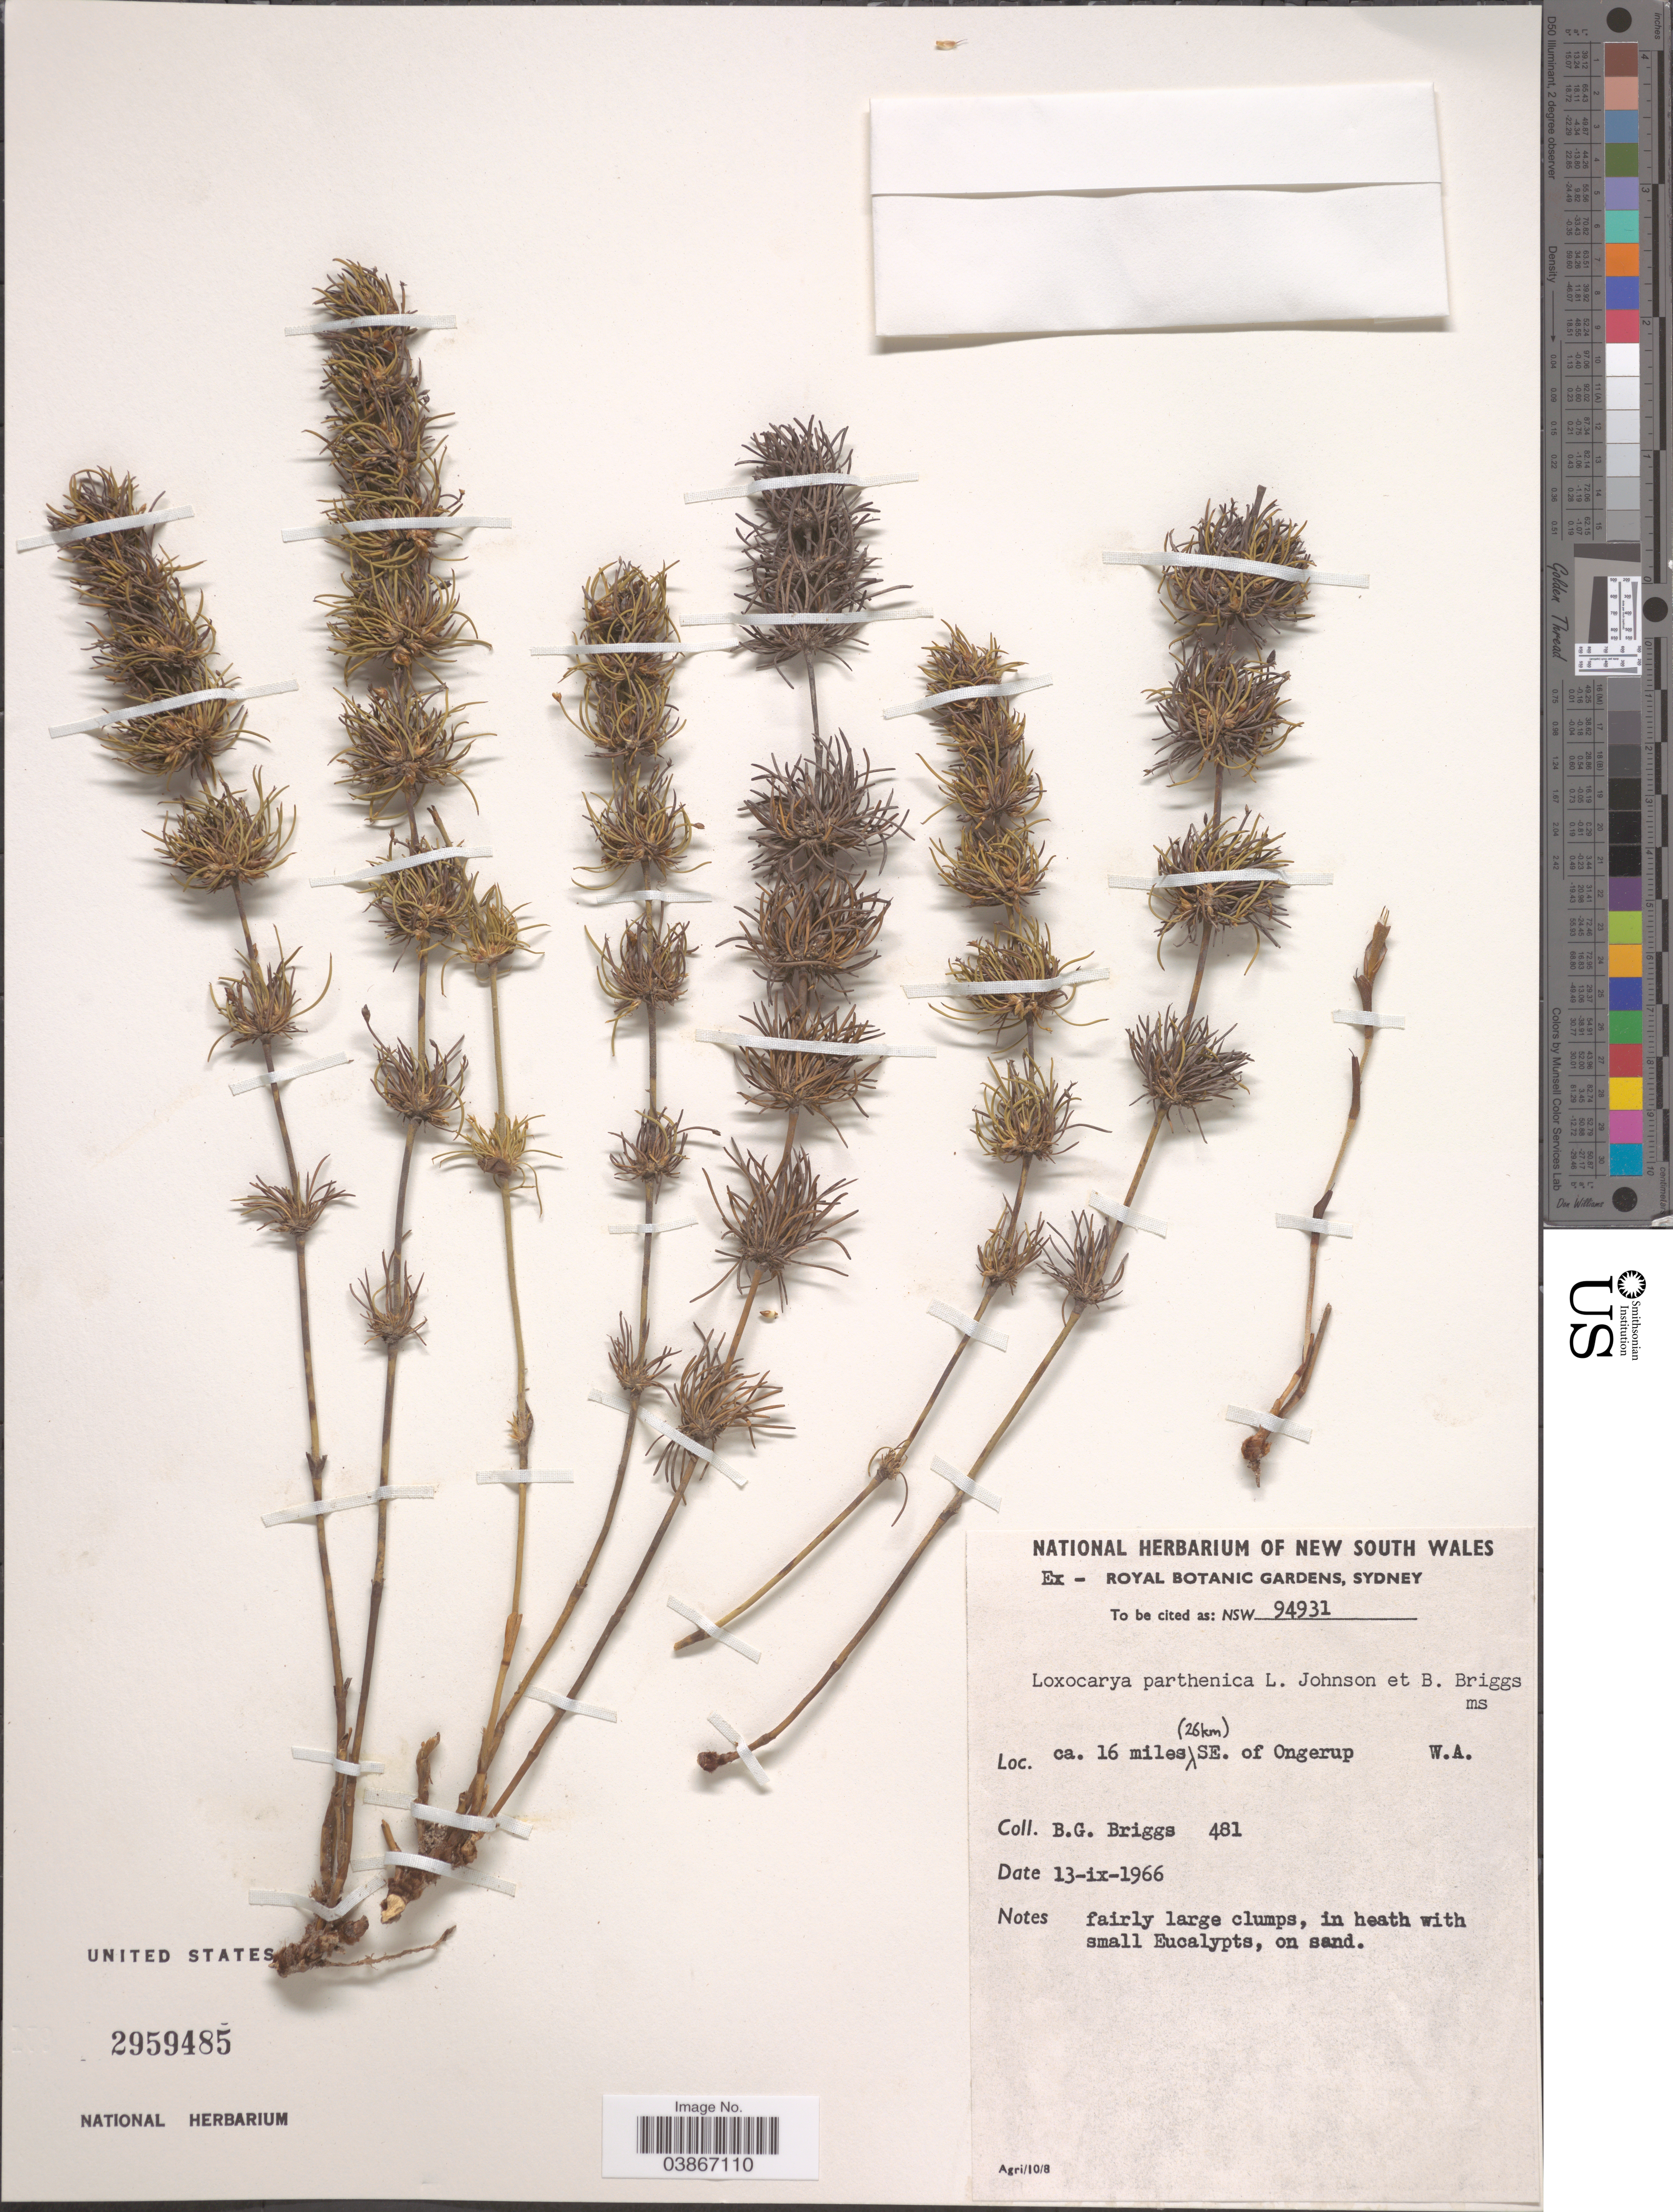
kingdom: Plantae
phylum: Tracheophyta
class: Liliopsida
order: Poales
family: Restionaceae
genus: Desmocladus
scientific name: Desmocladus parthenicus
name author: B.G. Briggs & L.A.S. Johnson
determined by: Briggs, Barbara G.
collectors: B. G. Briggs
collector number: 481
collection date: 1966-09-13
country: Australia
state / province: New South Wales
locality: Ca. 16 miles (26km) SE. of Ongerup.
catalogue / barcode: US 2959485